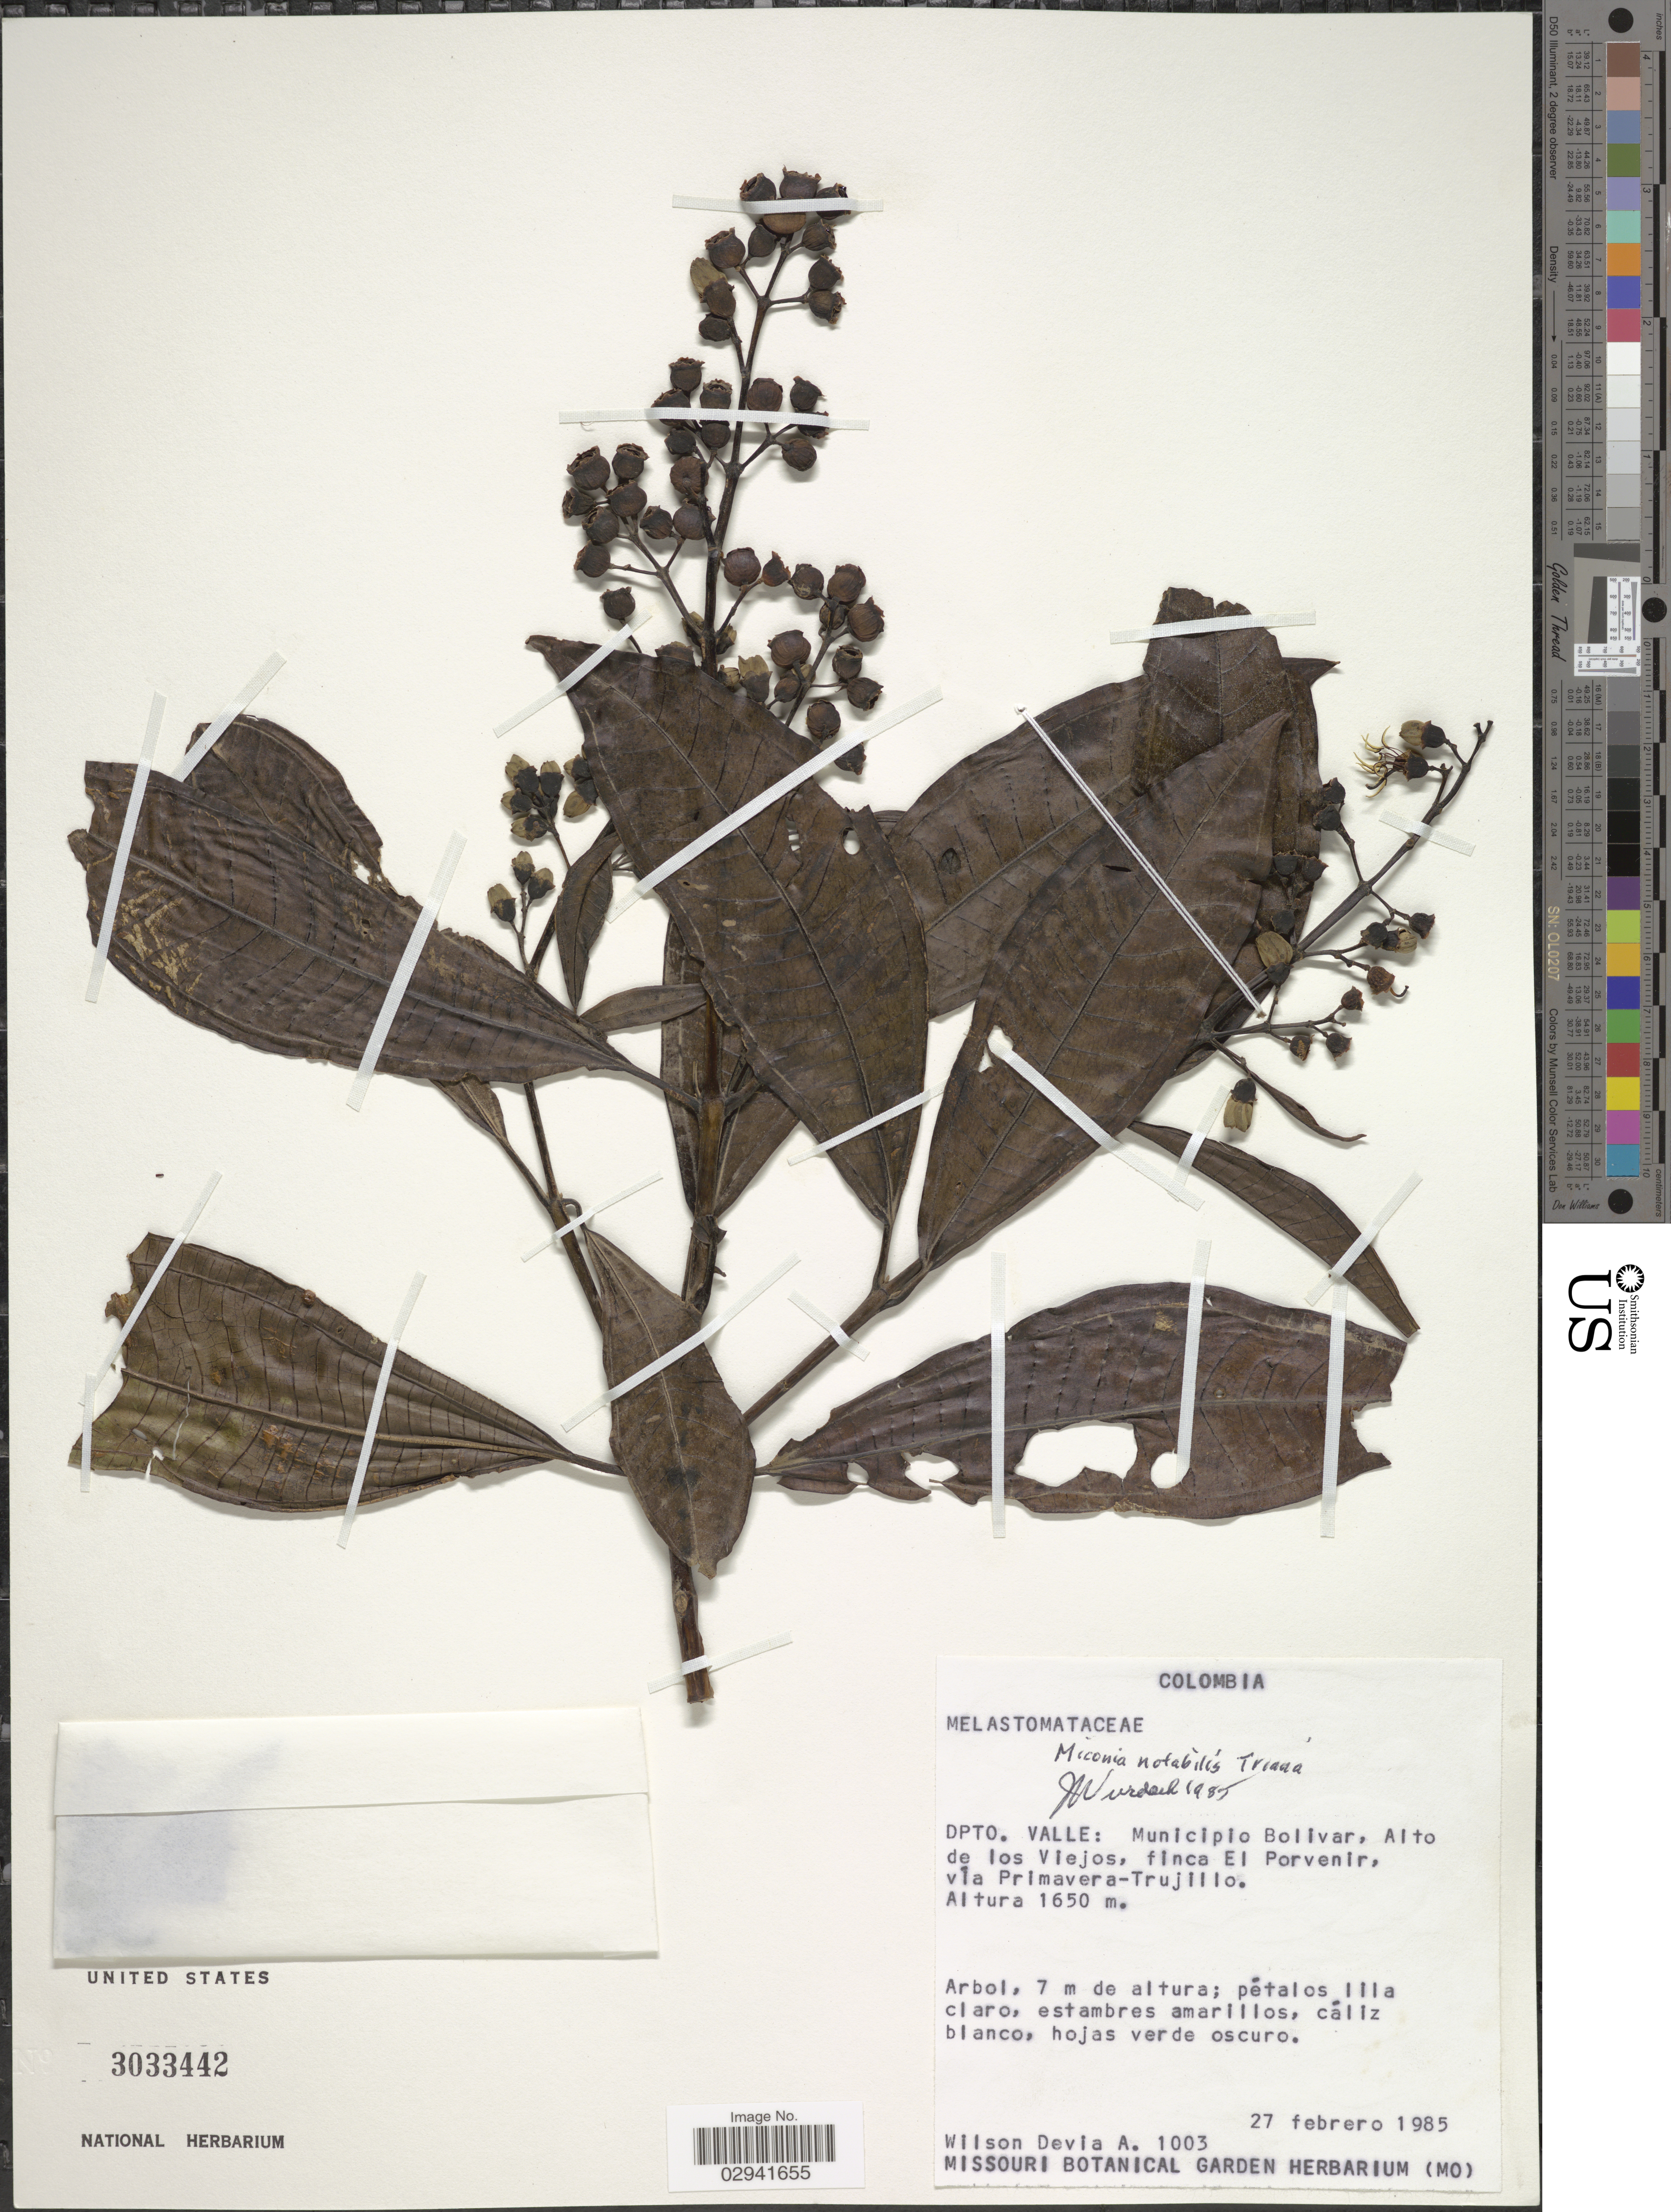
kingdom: Plantae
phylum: Tracheophyta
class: Magnoliopsida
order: Myrtales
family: Melastomataceae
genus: Miconia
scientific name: Miconia notabilis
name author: Triana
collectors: W. Devia A.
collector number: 1003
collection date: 1985-02-27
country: Colombia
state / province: Valle del Cauca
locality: Dpto. Valle: Municipio Bolivar, Alto de los Viejos, finca El Porvenir, vía Primavera-Trujillo.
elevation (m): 1650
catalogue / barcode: US 3033442